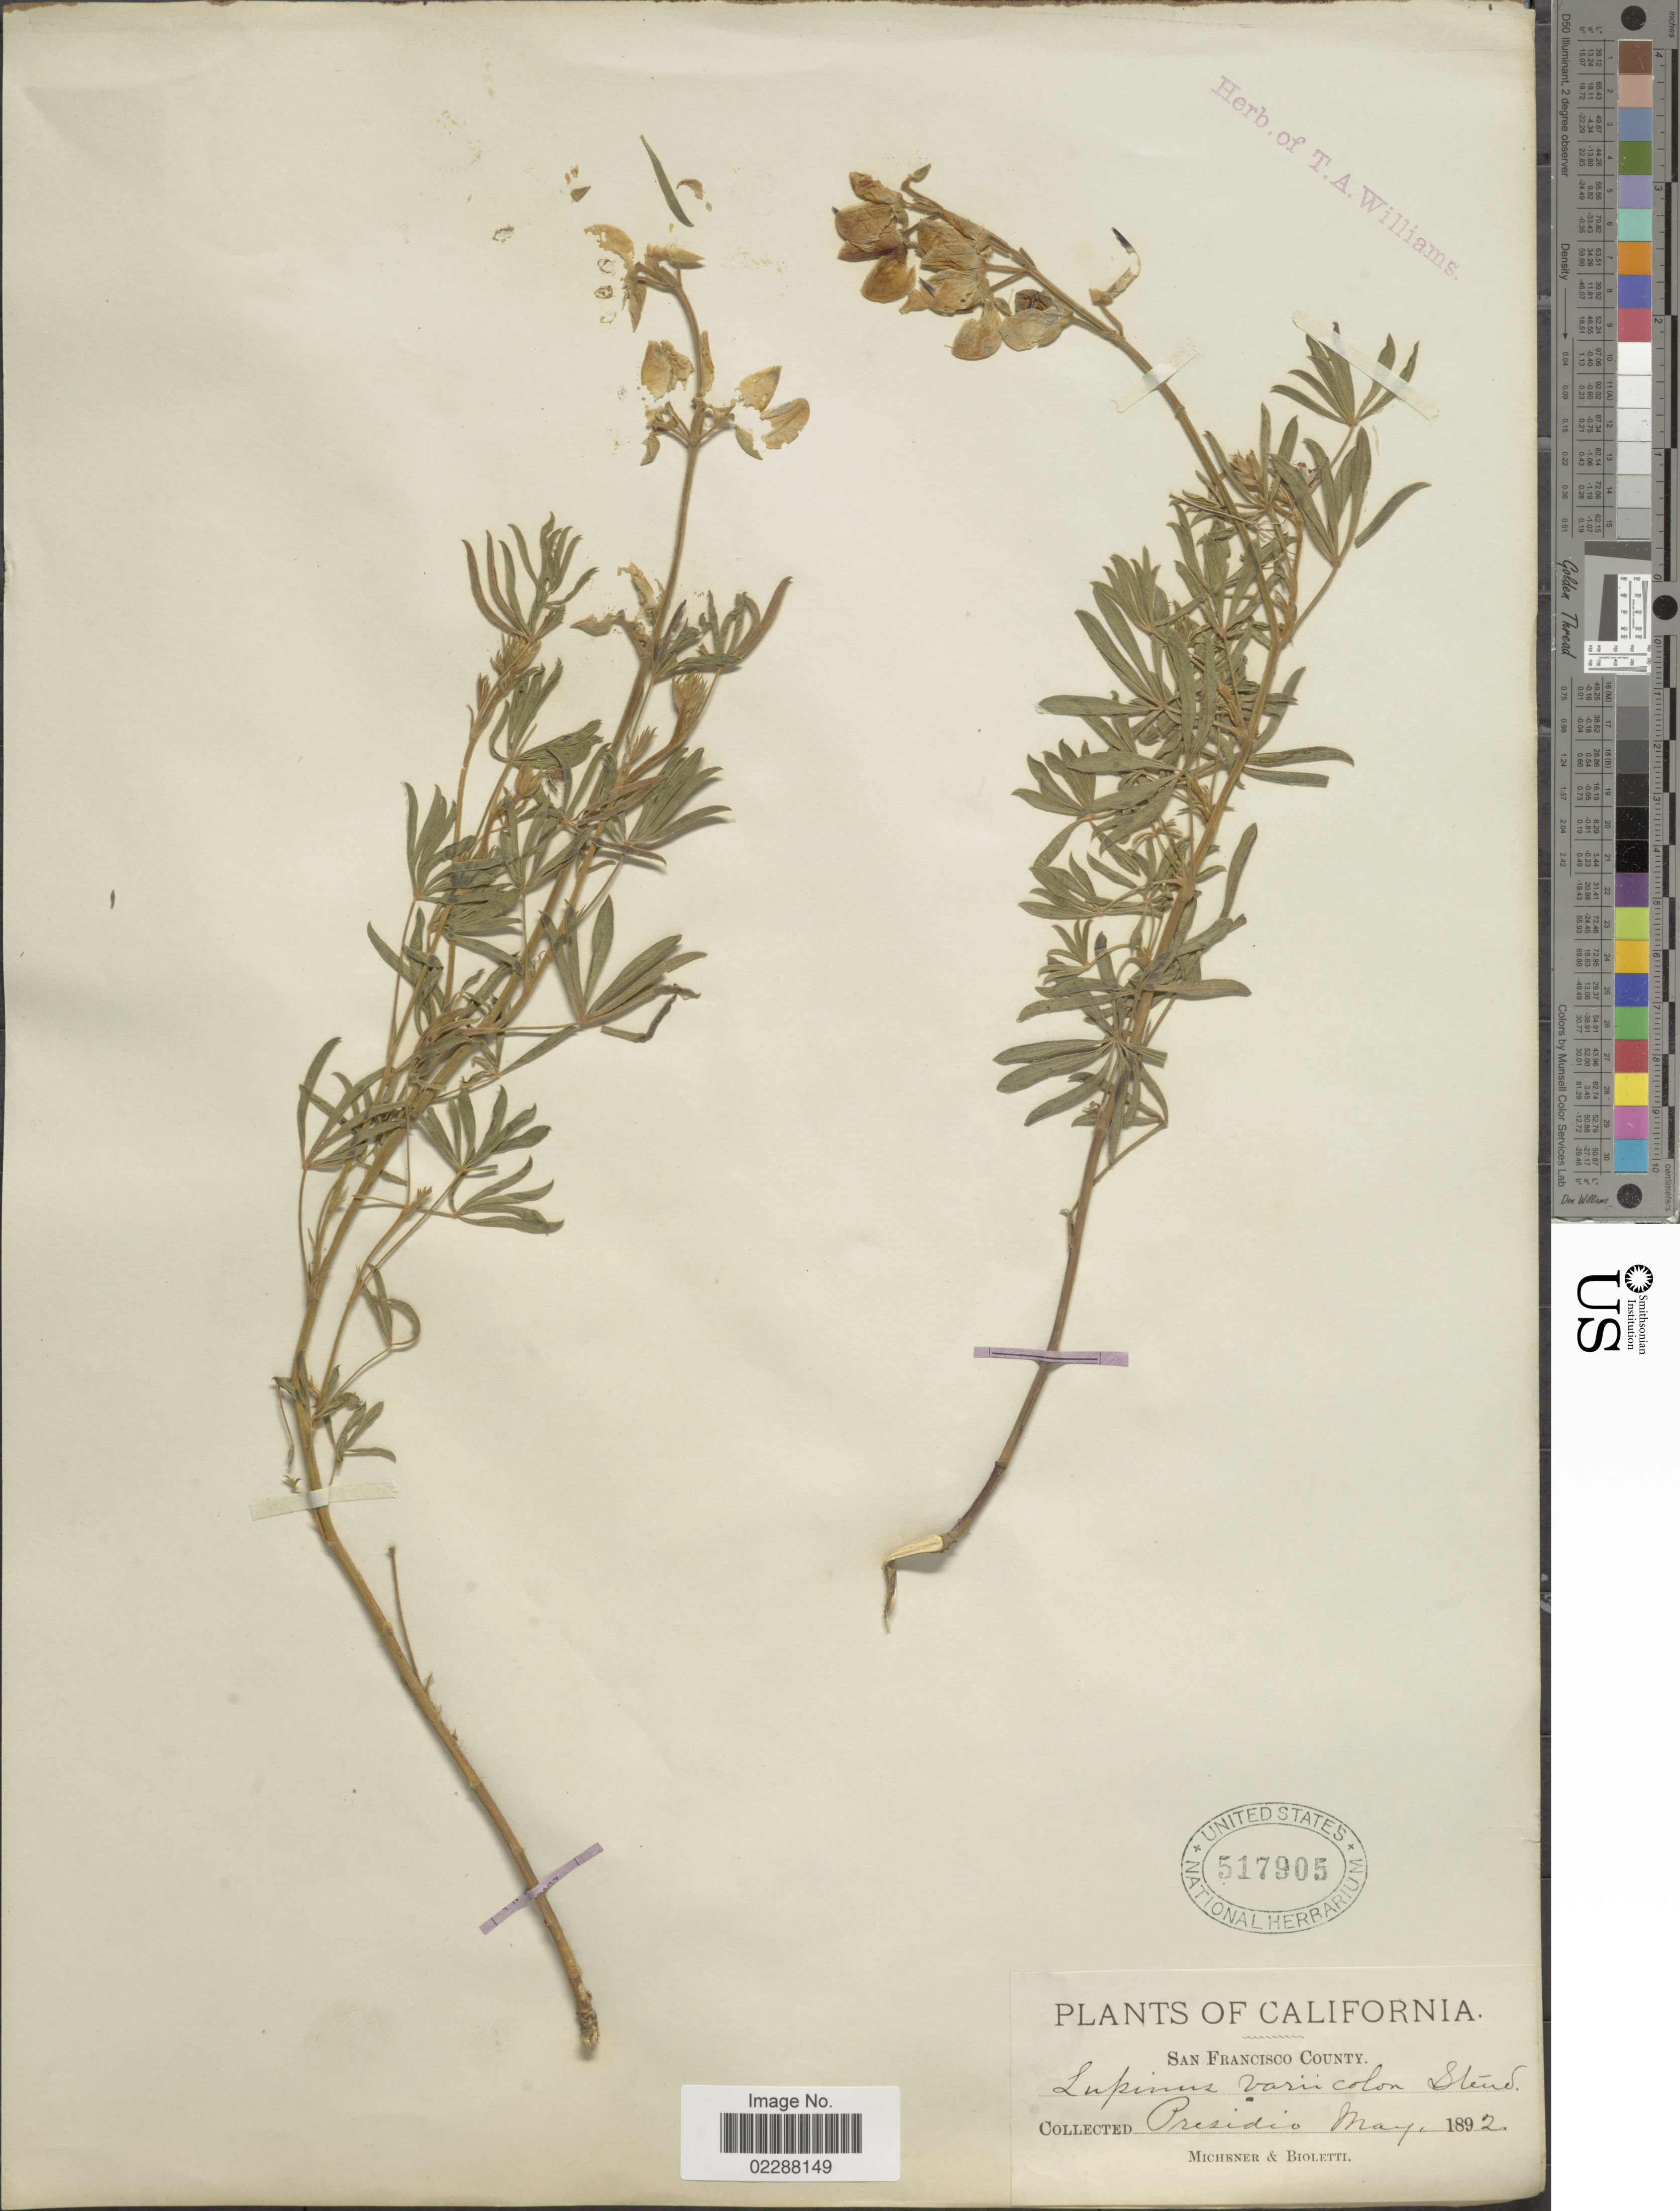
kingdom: Plantae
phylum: Tracheophyta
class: Magnoliopsida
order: Fabales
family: Fabaceae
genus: Lupinus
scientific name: Lupinus variicolor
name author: Steud.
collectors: -. Michener & -- Bioletti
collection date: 1892-05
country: United States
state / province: California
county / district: San Francisco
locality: San Francisco County, Presidio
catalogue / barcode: US 517905